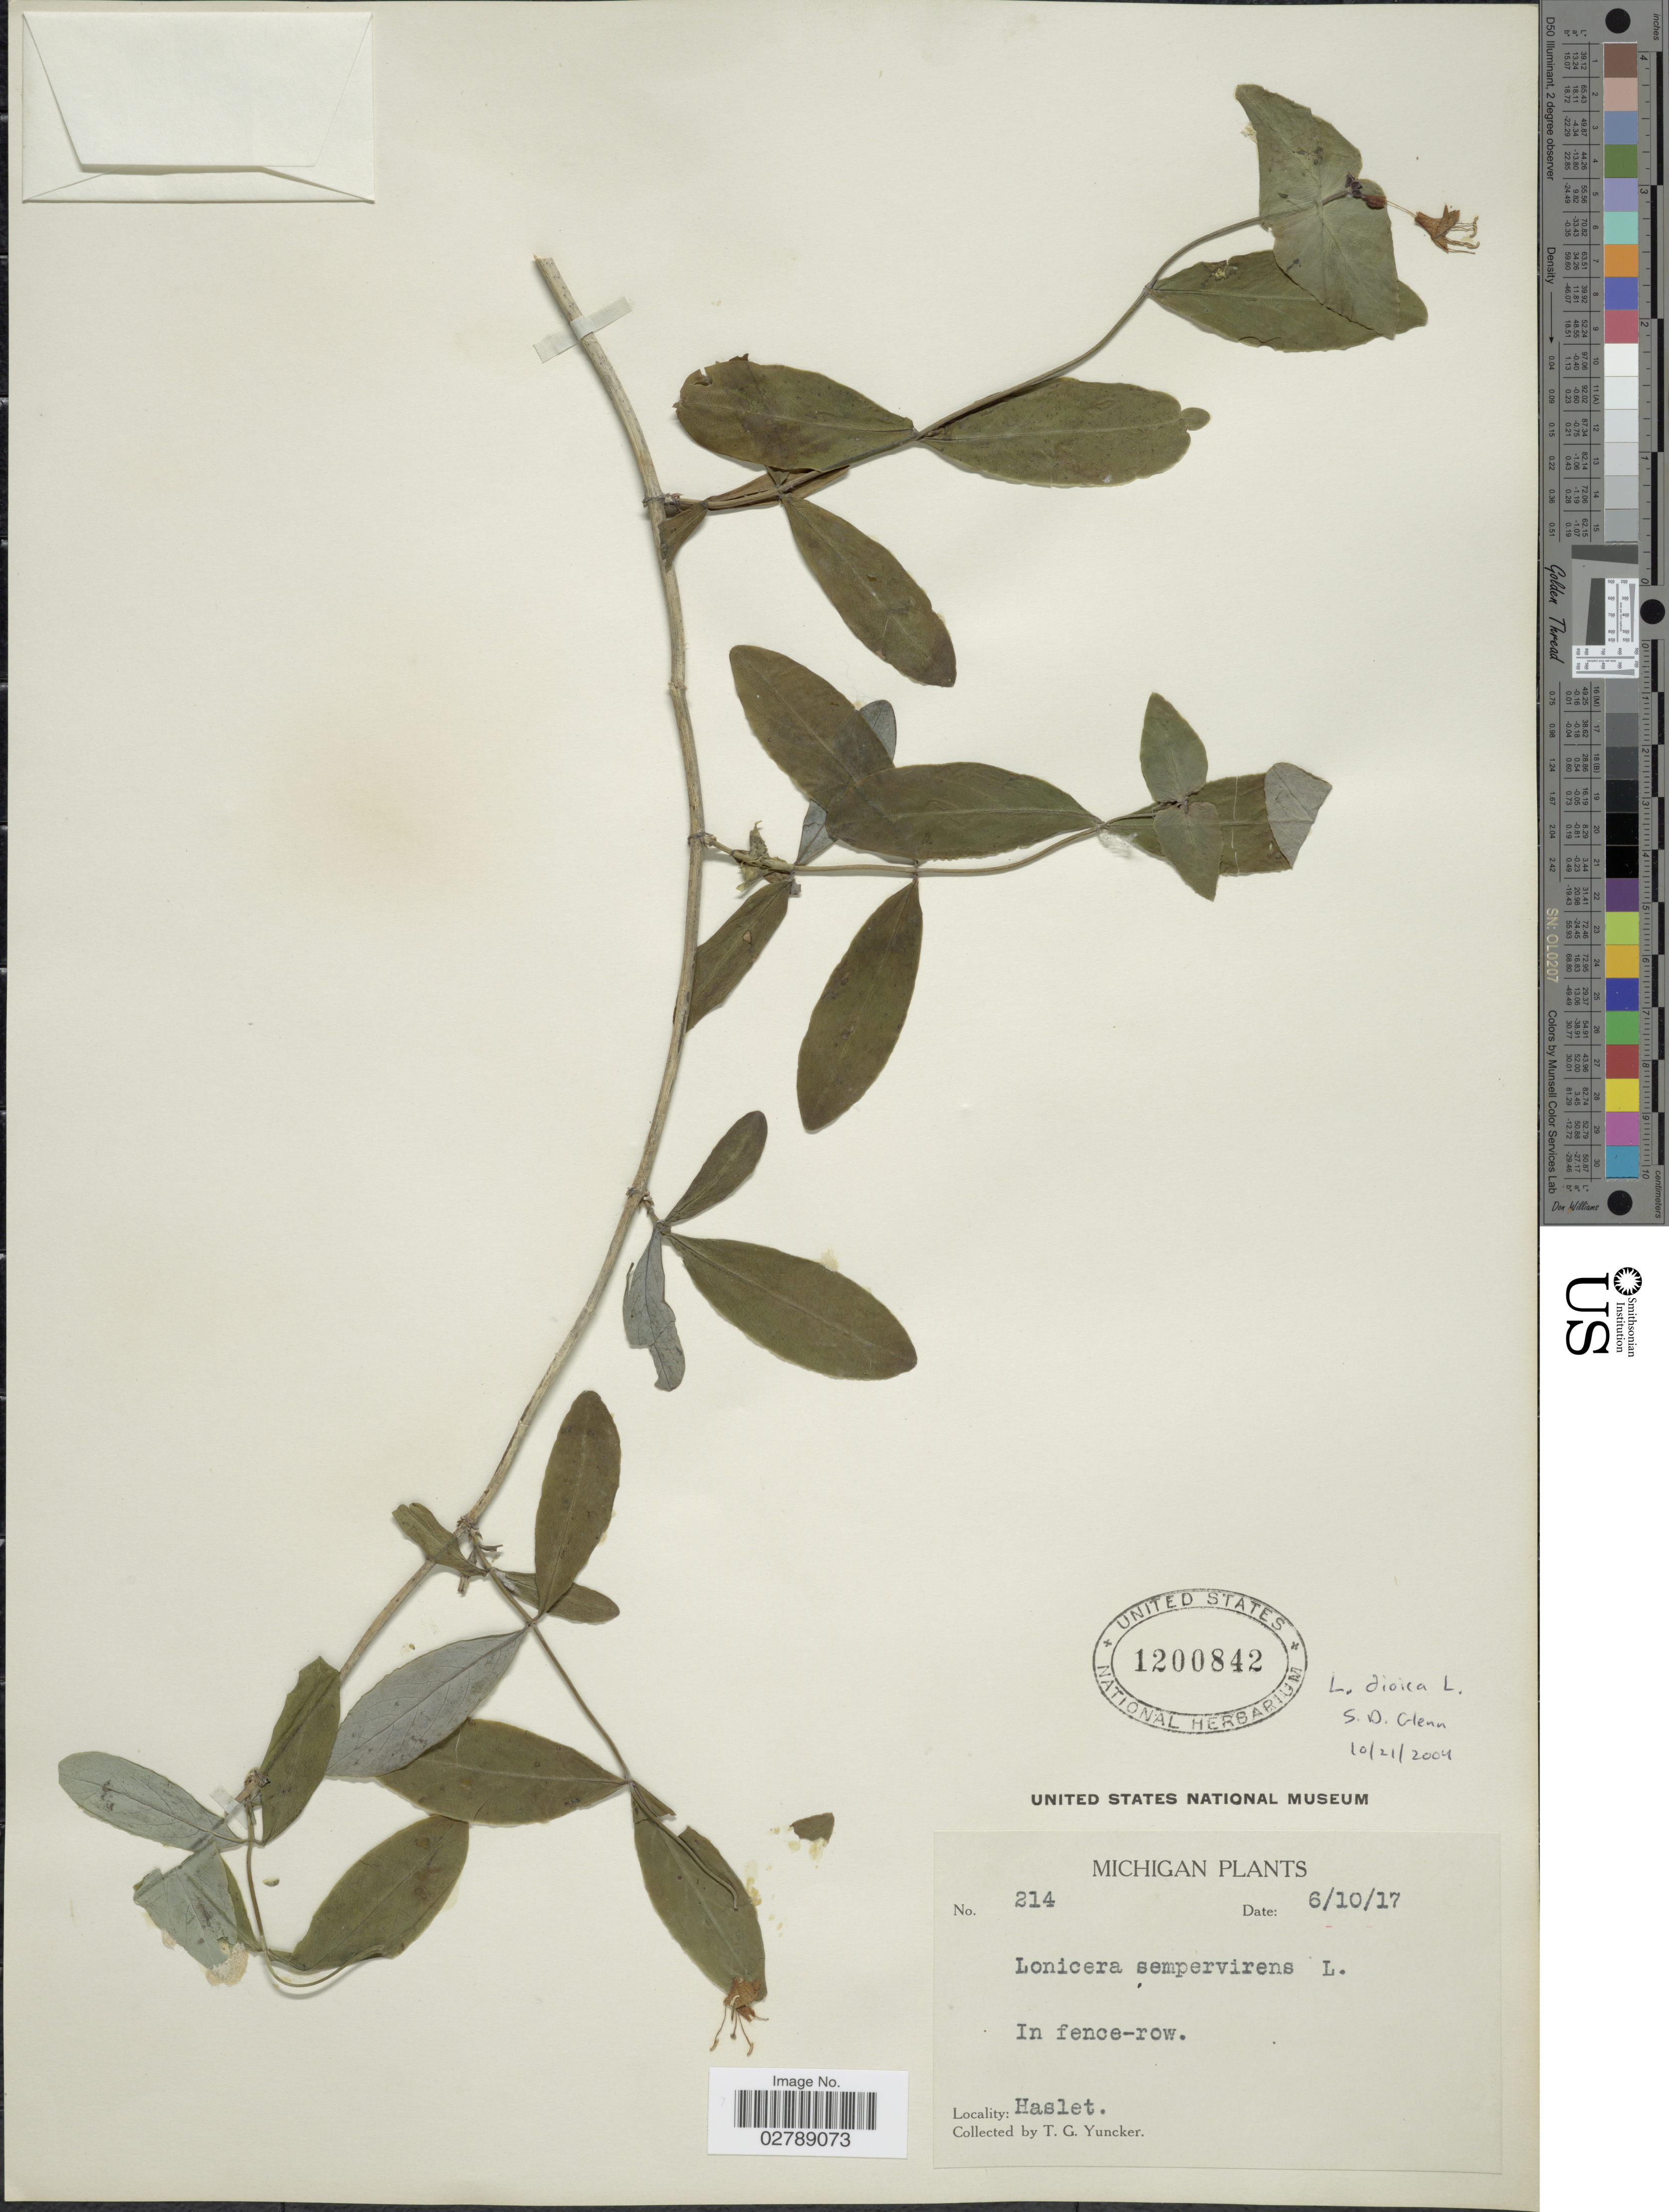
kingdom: Plantae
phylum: Tracheophyta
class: Magnoliopsida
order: Dipsacales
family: Caprifoliaceae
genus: Lonicera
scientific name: Lonicera dioica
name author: L.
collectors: T. G. Yuncker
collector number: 214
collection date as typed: Transcribed d/m/y: 10/6/17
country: United States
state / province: Michigan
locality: Haslet.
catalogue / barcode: US 1200842